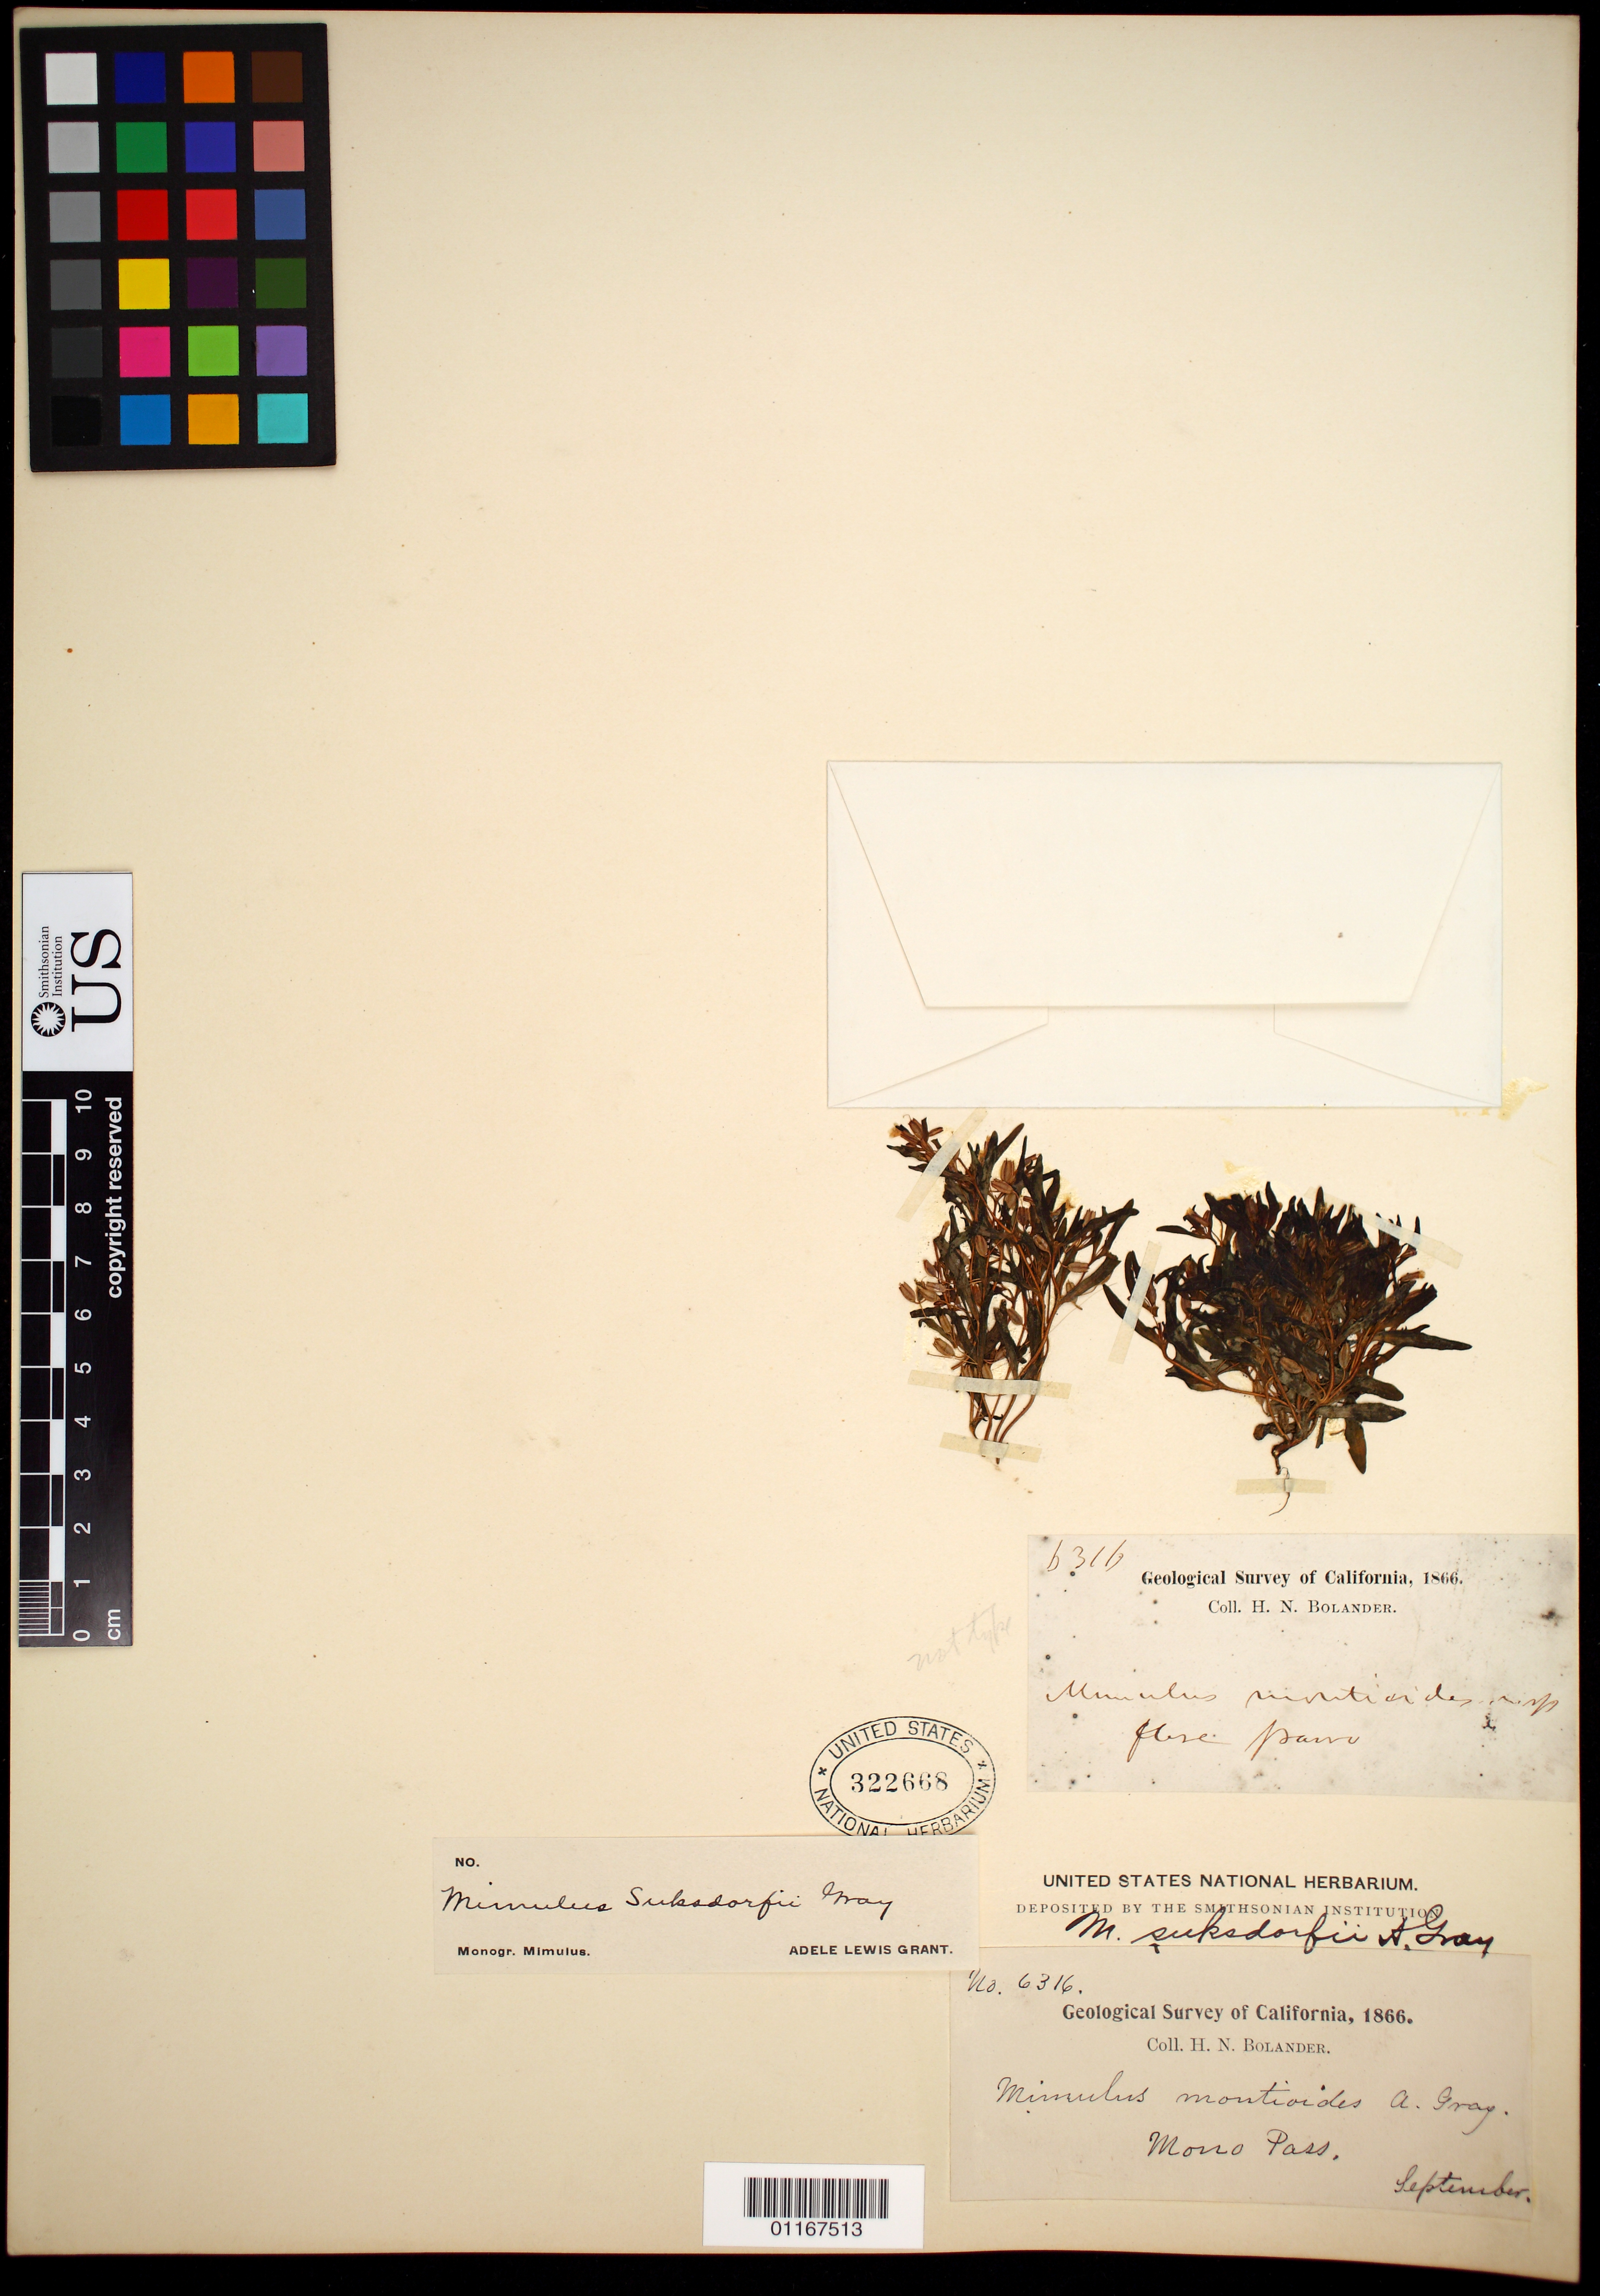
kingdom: Plantae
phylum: Tracheophyta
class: Magnoliopsida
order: Lamiales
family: Phrymaceae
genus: Mimulus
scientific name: Mimulus suksdorfii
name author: A. Gray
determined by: Grant, A. L.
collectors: H. Bolander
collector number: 6316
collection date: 1866-09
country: United States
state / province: California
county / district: Mono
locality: Mono Pass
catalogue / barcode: US 322668